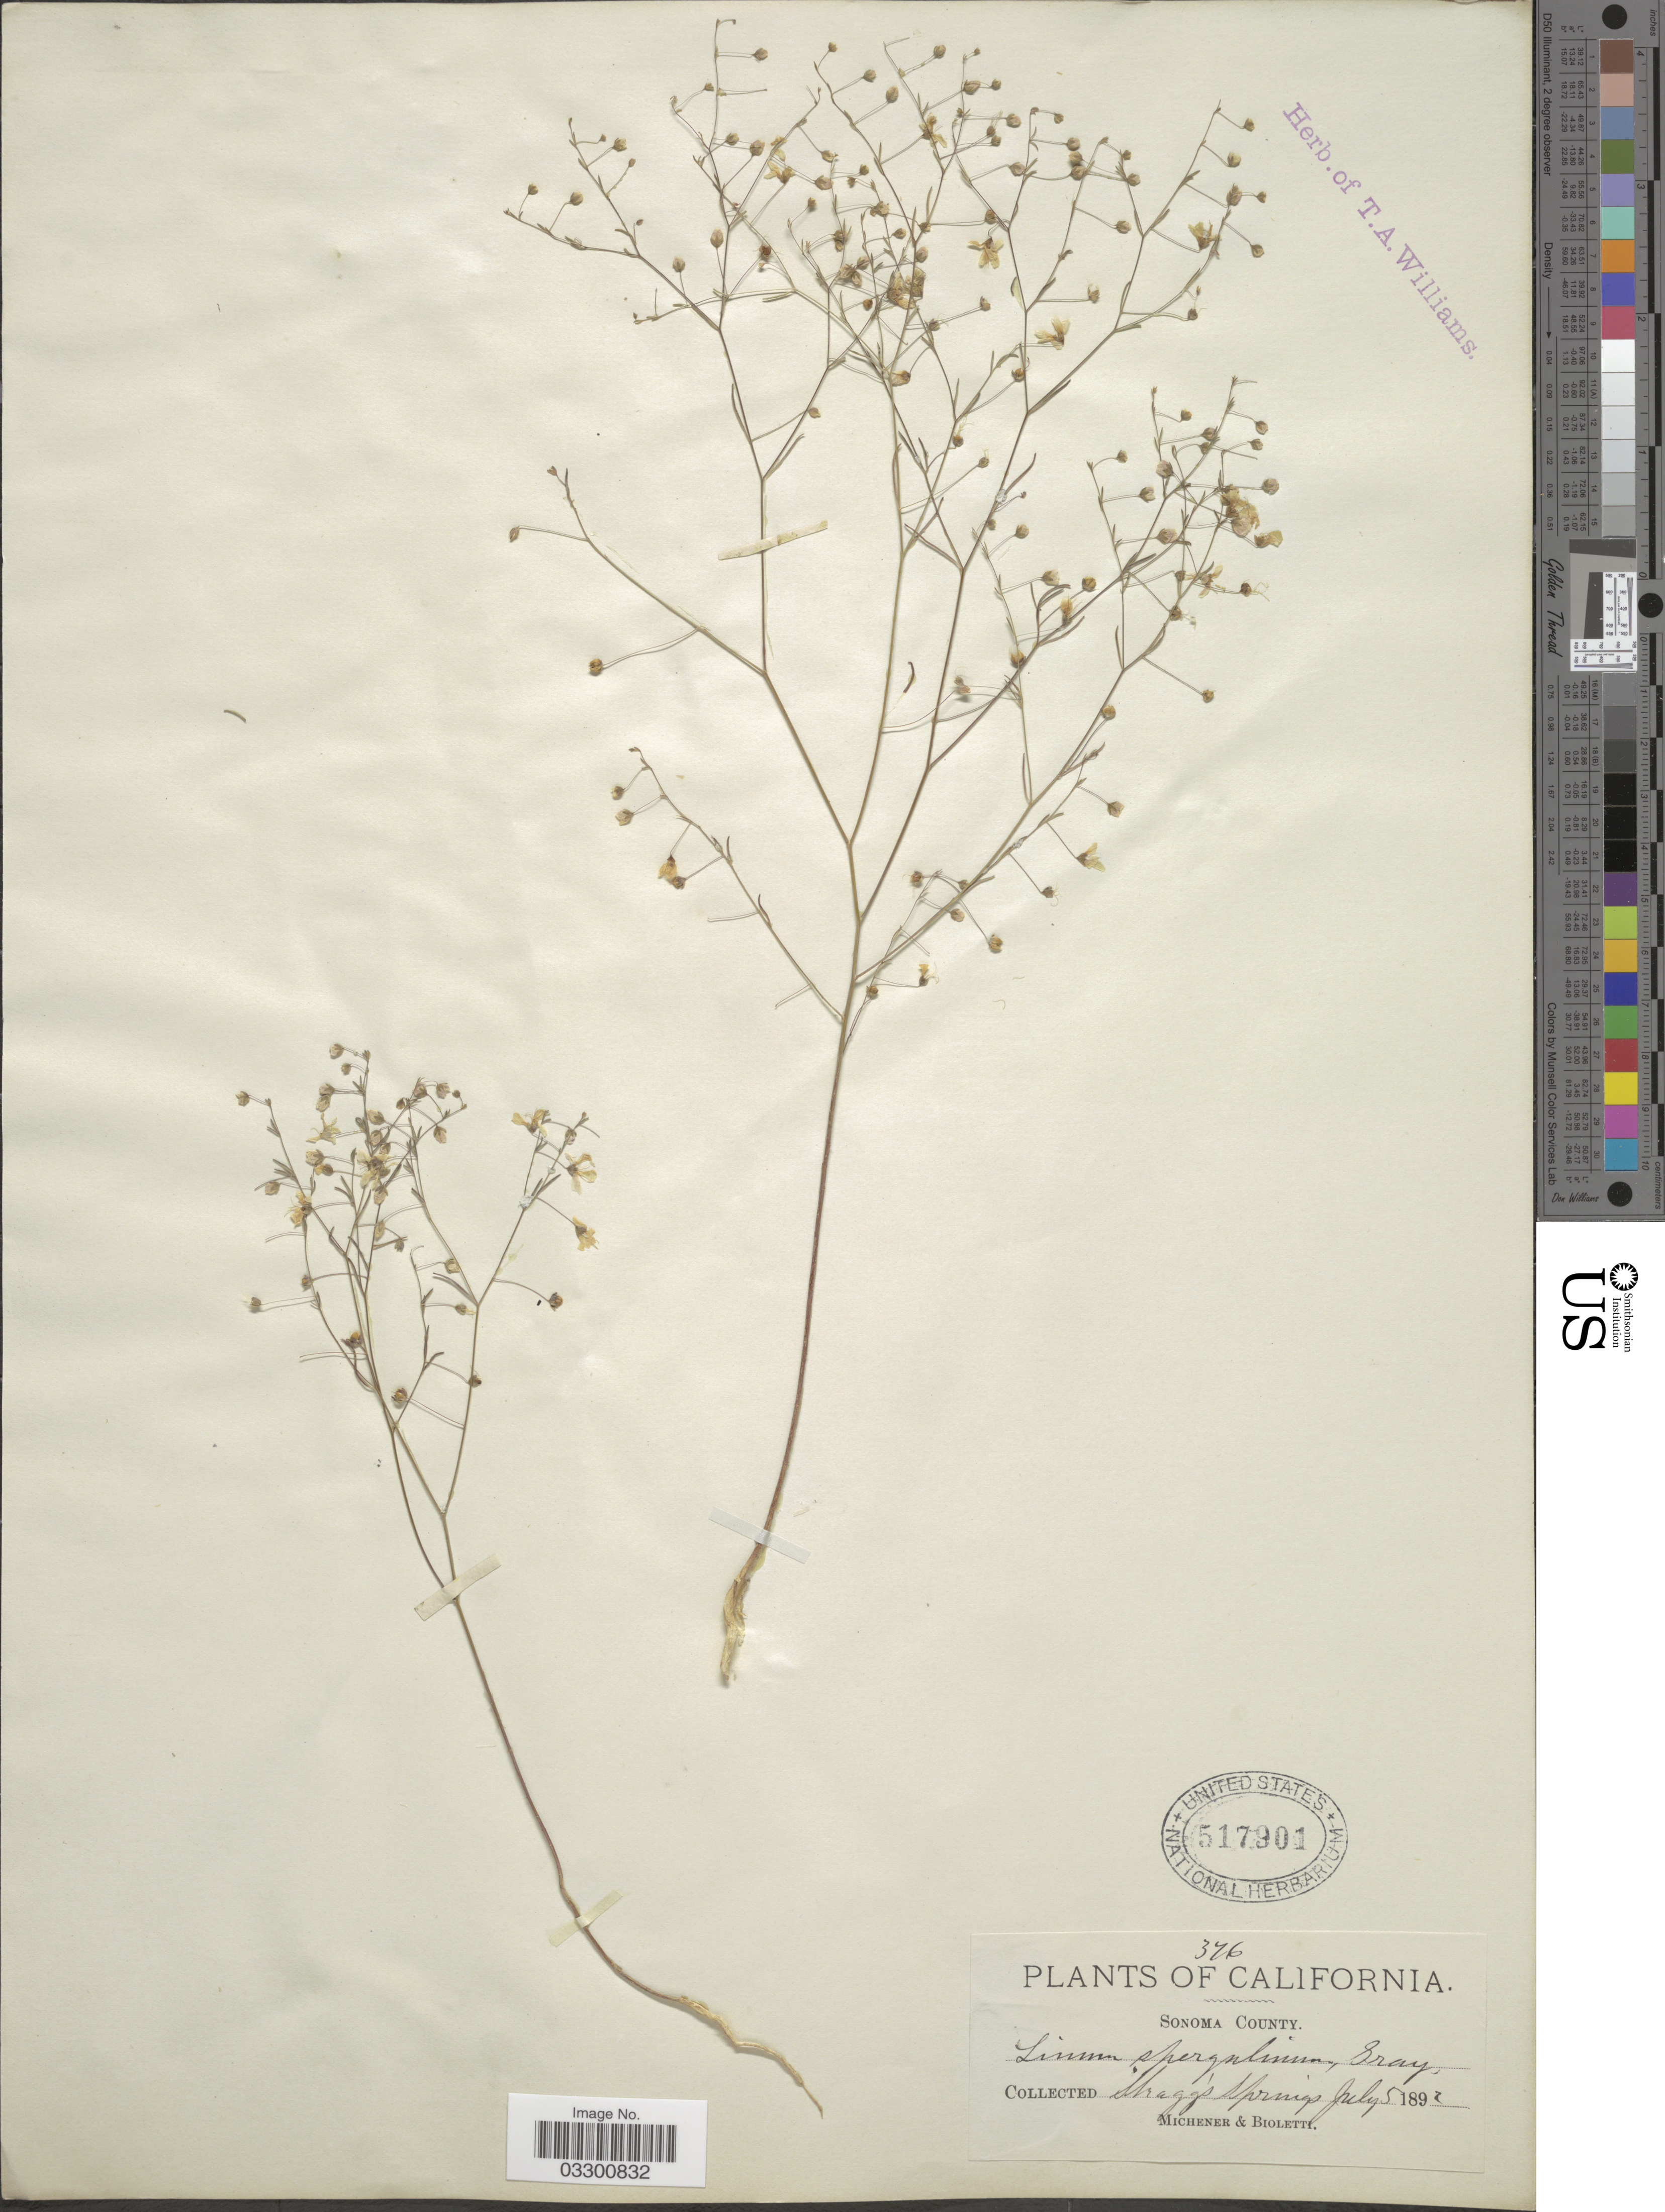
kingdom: Plantae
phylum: Tracheophyta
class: Magnoliopsida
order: Malpighiales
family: Linaceae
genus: Hesperolinon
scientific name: Hesperolinon spergulinum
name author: (A. Gray) Small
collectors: -. Michener & -- Bioletti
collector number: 376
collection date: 1892-07-05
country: United States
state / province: California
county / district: Sonoma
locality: Sonoma County. Stragg's Springs.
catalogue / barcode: US 517901